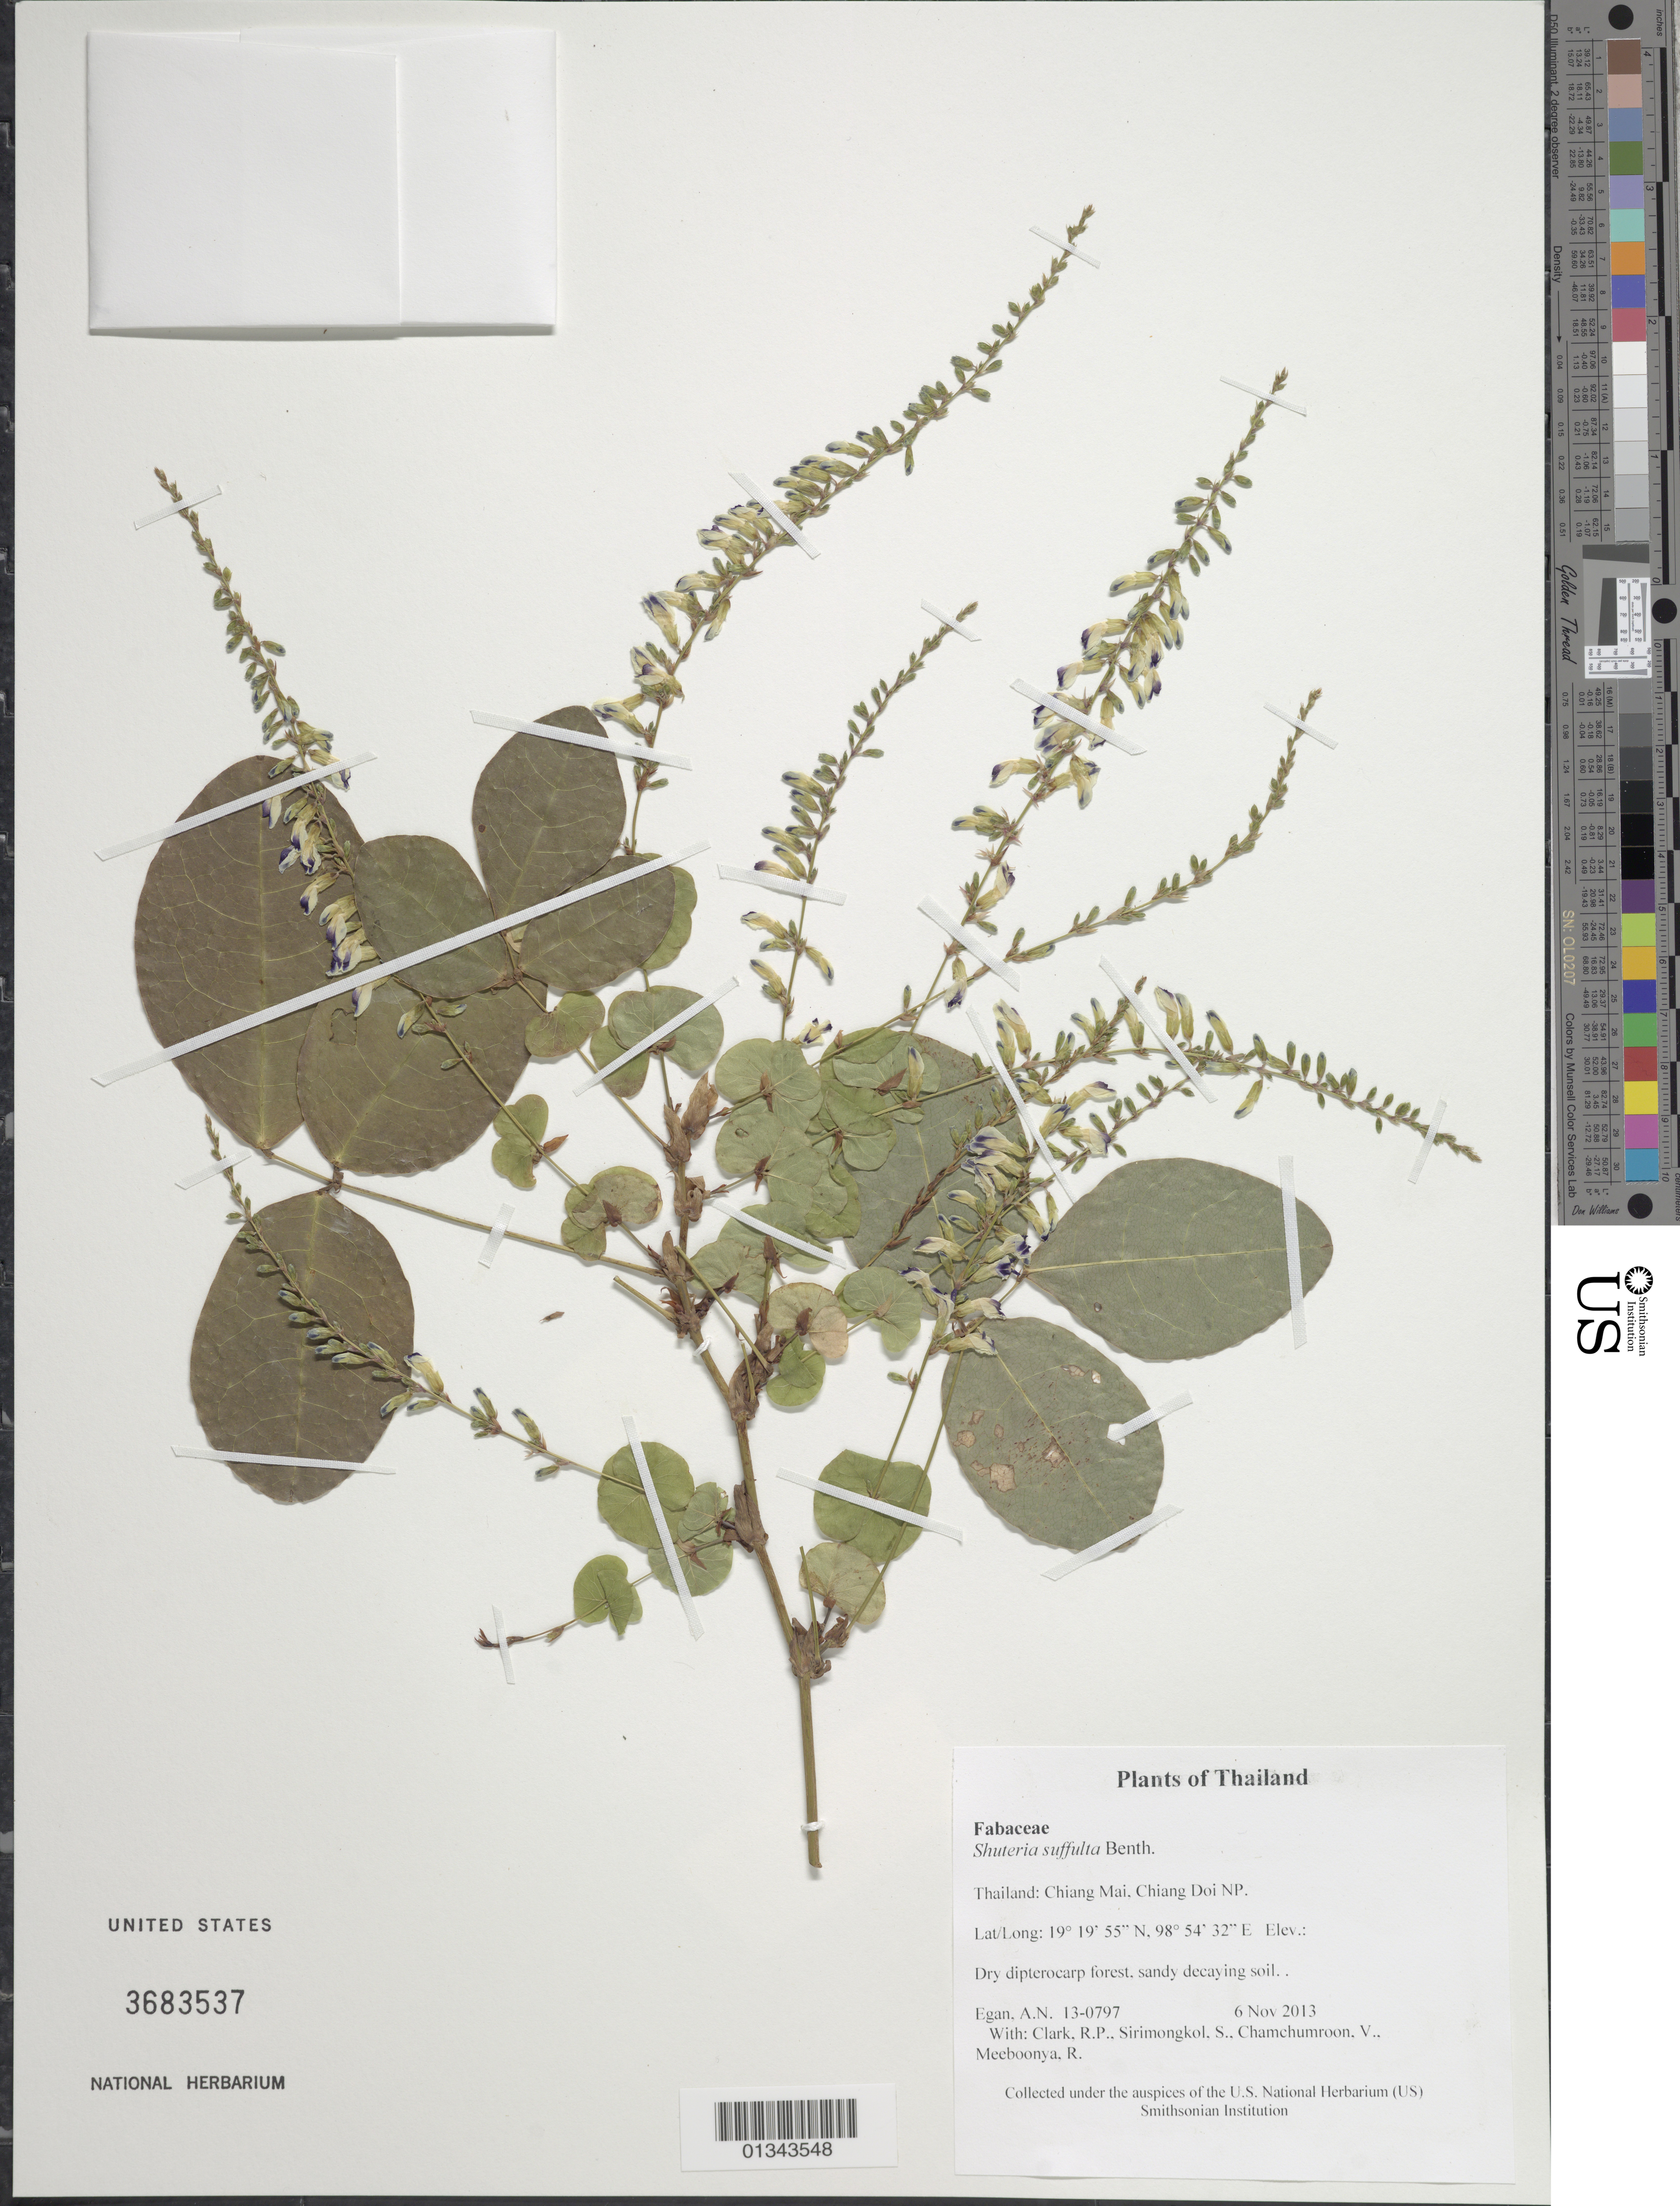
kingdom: Plantae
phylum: Tracheophyta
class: Magnoliopsida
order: Fabales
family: Fabaceae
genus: Shuteria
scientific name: Shuteria suffulta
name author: Benth.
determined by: Egan, Ashley N., (US), Smithsonian Institution - National Museum of Natural History (UNITED STATES)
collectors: A. N. Egan, R. P. Clark, S. Sirimongkol, V. Chamchumroon & R. Meeboonya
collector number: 13-0797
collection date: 2013-11-06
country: Thailand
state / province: Chiang Mai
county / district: Mueang Chiang Mai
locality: Chiang Doi NP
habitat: Dry dipterocarp forest, sandy decaying soil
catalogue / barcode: US 3683537